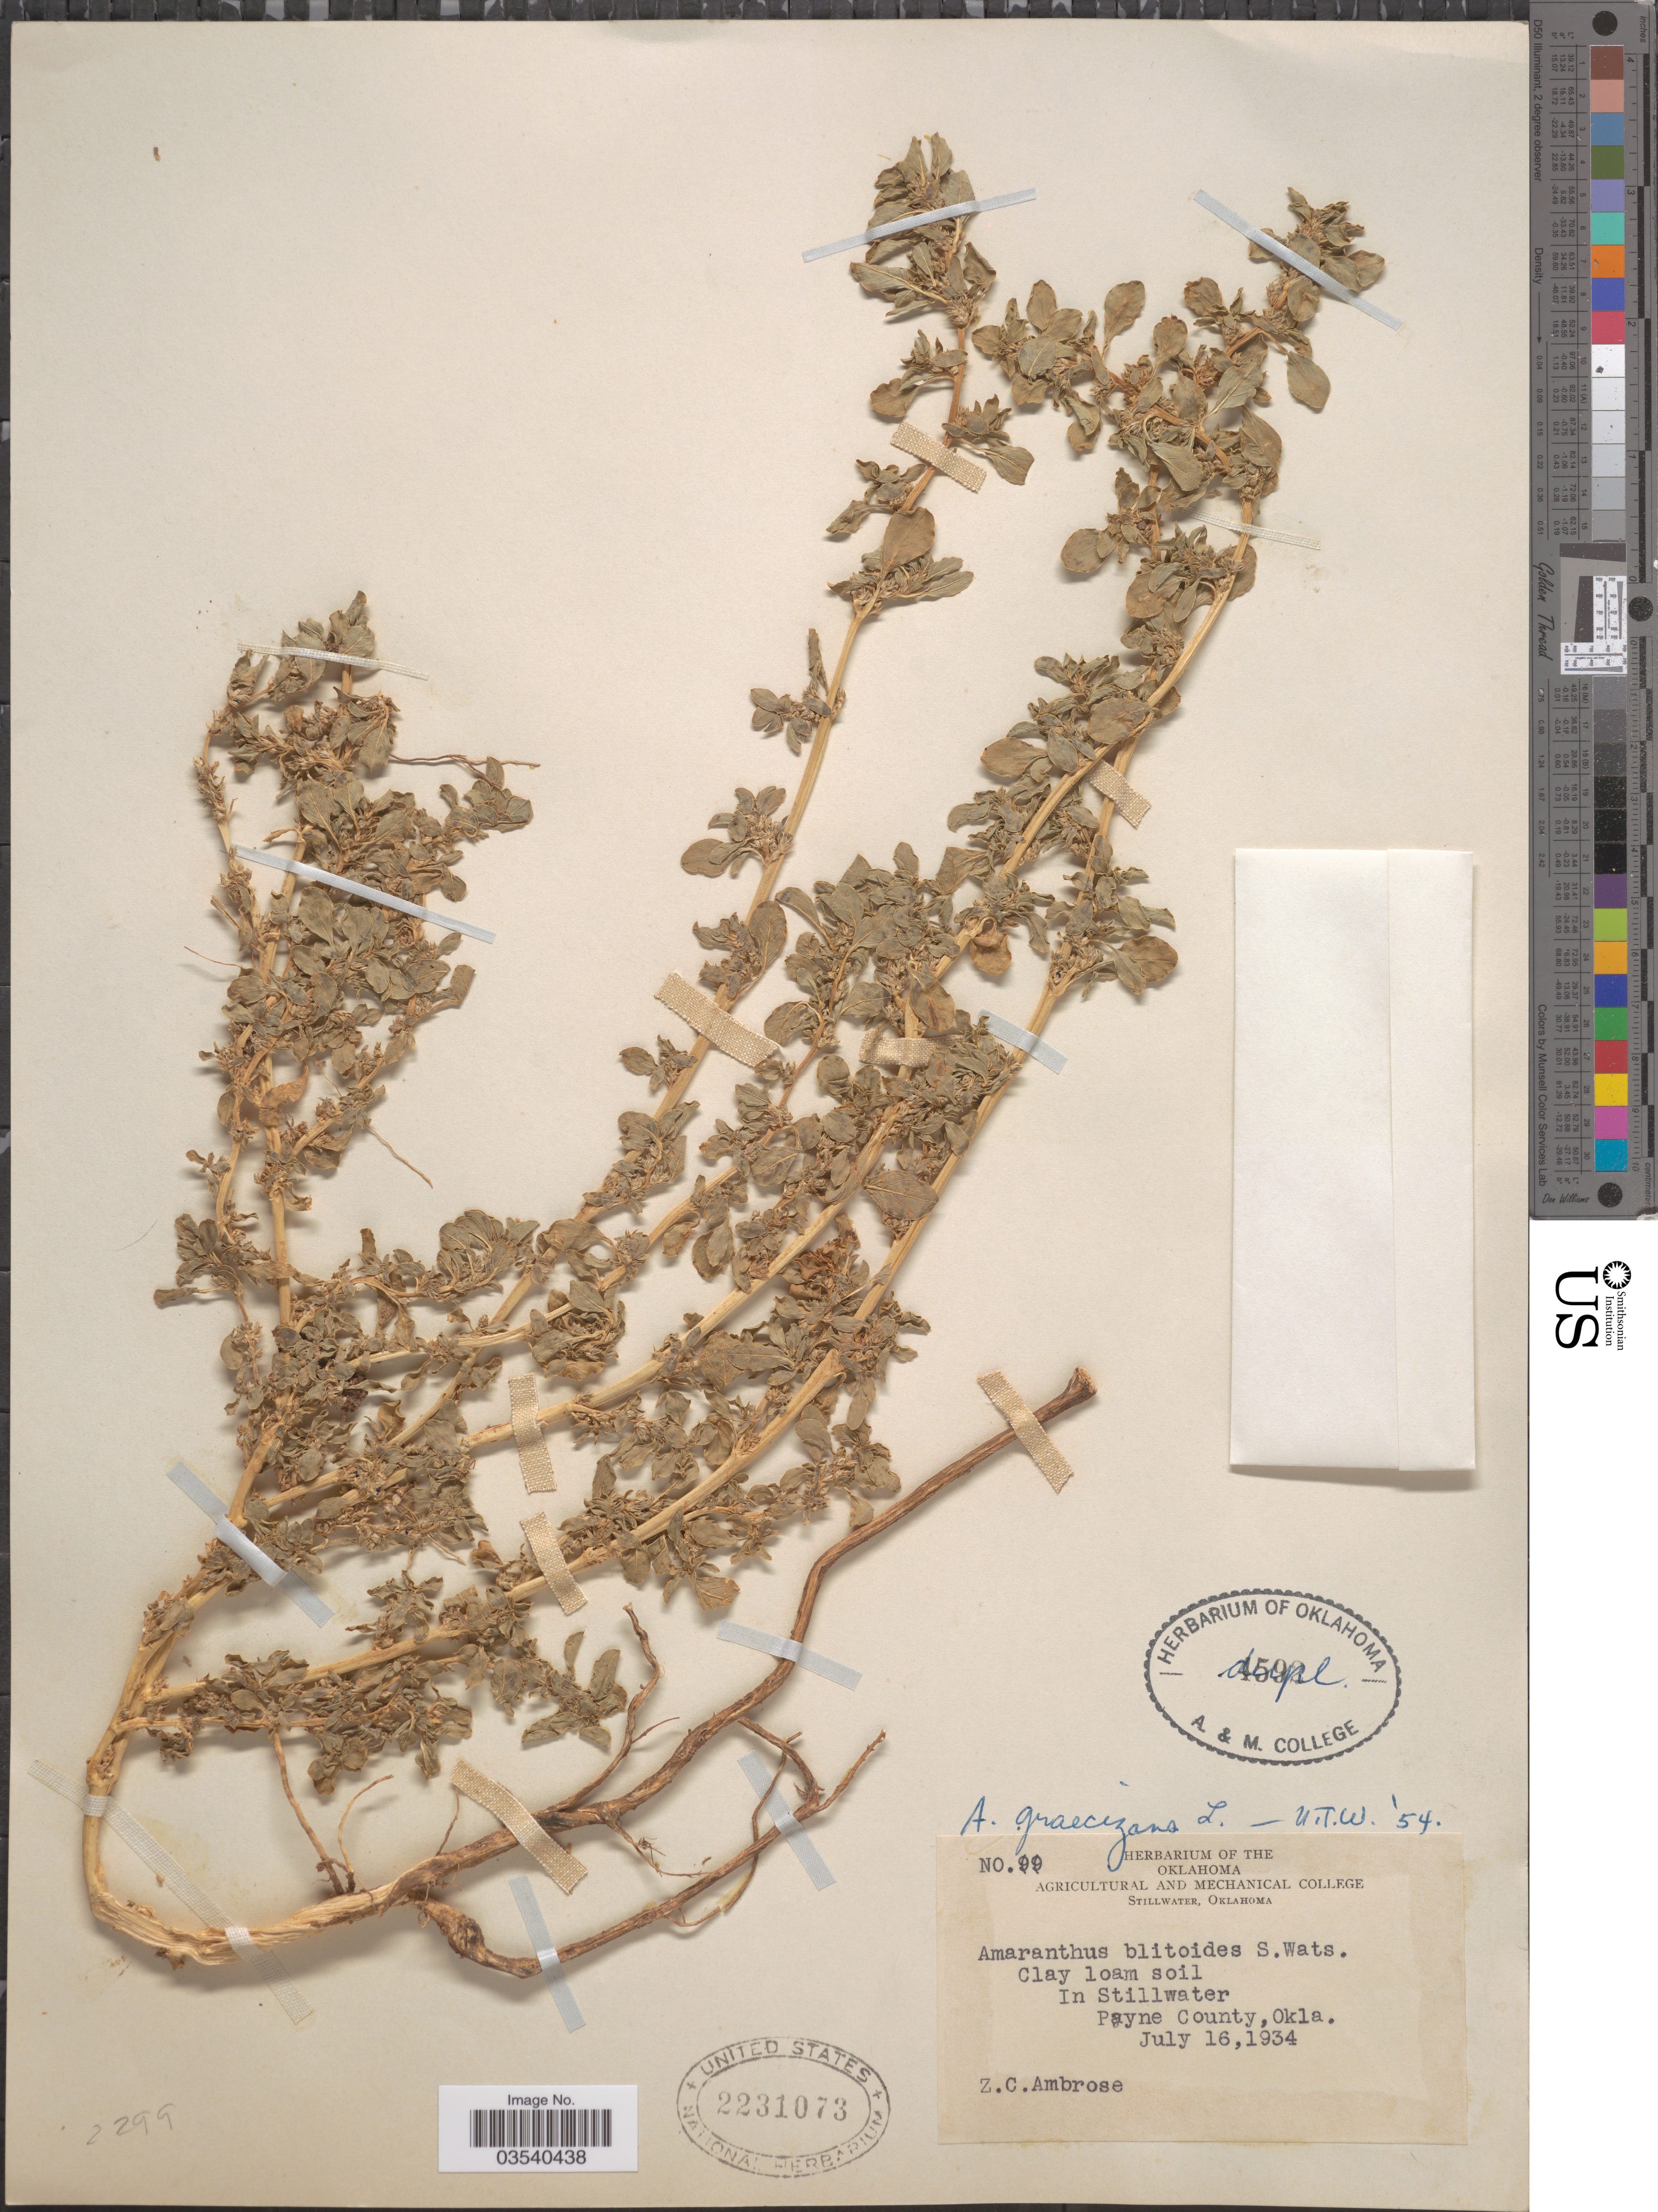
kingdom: Plantae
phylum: Tracheophyta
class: Magnoliopsida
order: Caryophyllales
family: Amaranthaceae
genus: Amaranthus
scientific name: Amaranthus graecizans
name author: L.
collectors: Z. Ambrose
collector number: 11*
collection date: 1934-07-16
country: United States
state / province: Oklahoma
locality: In Stillwater. Payne County.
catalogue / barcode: US 2231073